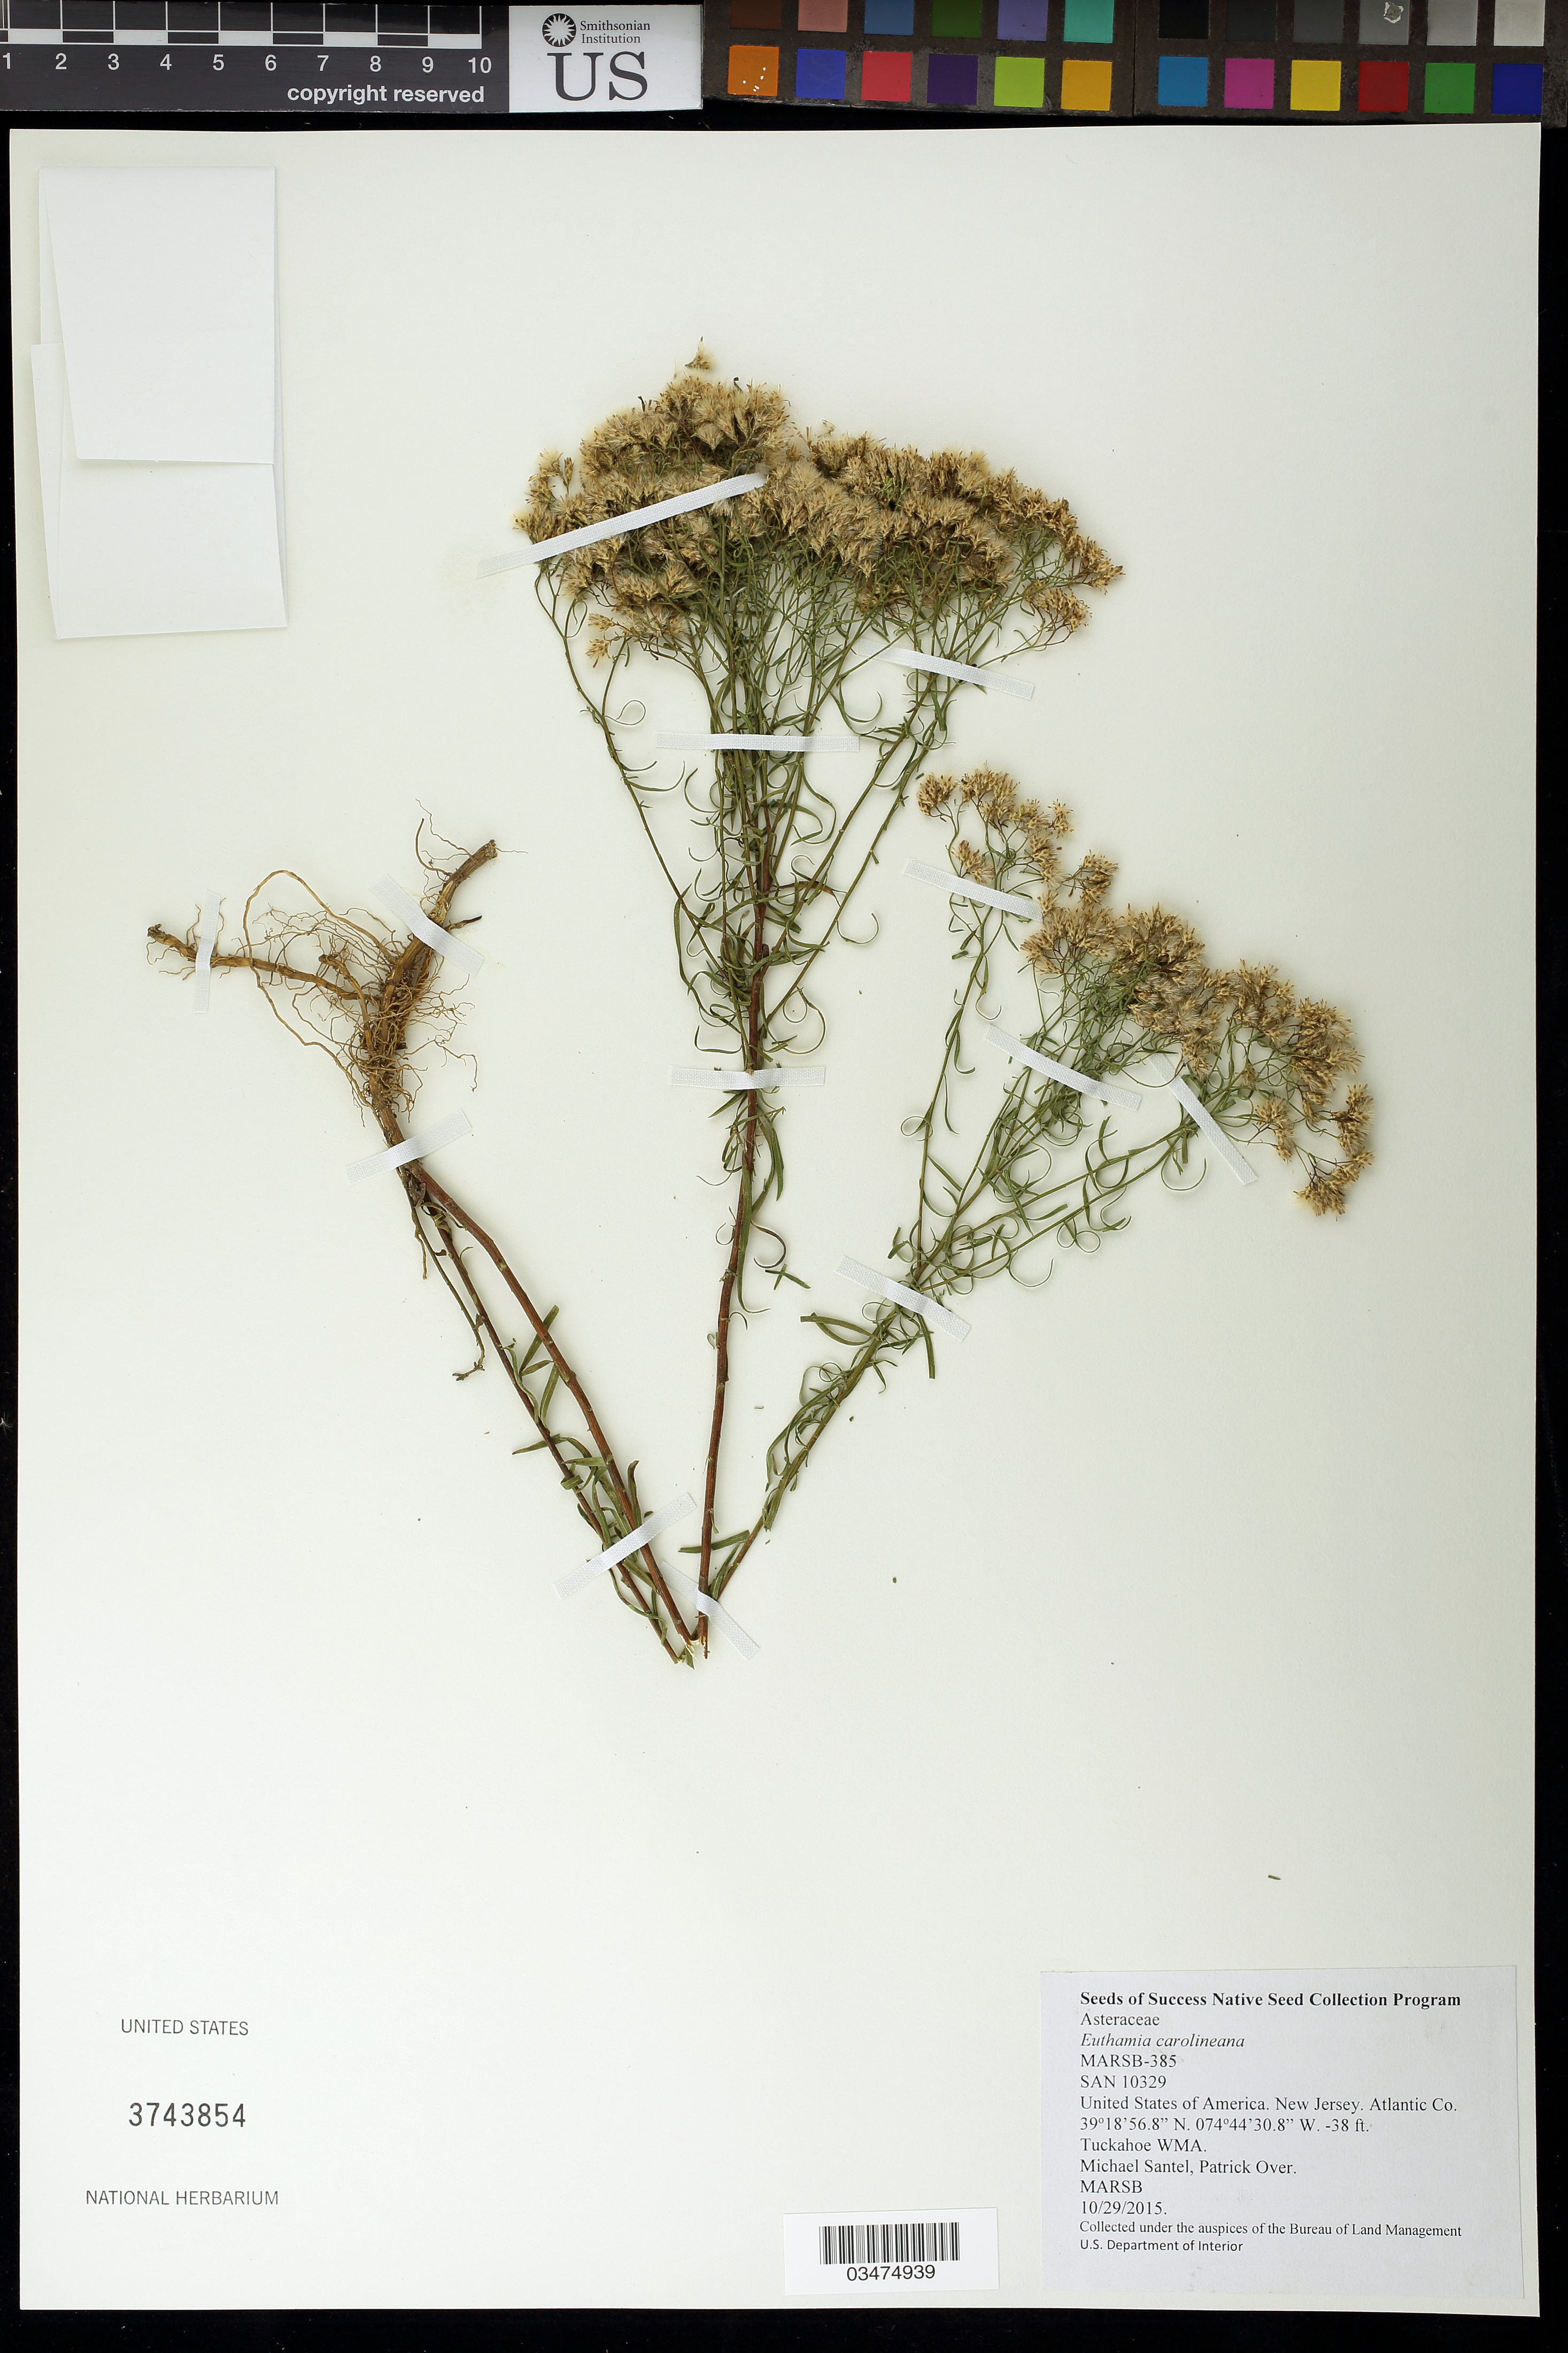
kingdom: Plantae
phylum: Tracheophyta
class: Magnoliopsida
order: Asterales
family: Asteraceae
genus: Euthamia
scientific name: Euthamia caroliniana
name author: (L.) Greene ex Porter & Britton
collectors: M. Santel & P. Over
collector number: MARSB-385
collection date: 2015-10-29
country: United States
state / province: New Jersey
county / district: Atlantic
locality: Tuckahoe WMA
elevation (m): -12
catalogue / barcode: US 3743854